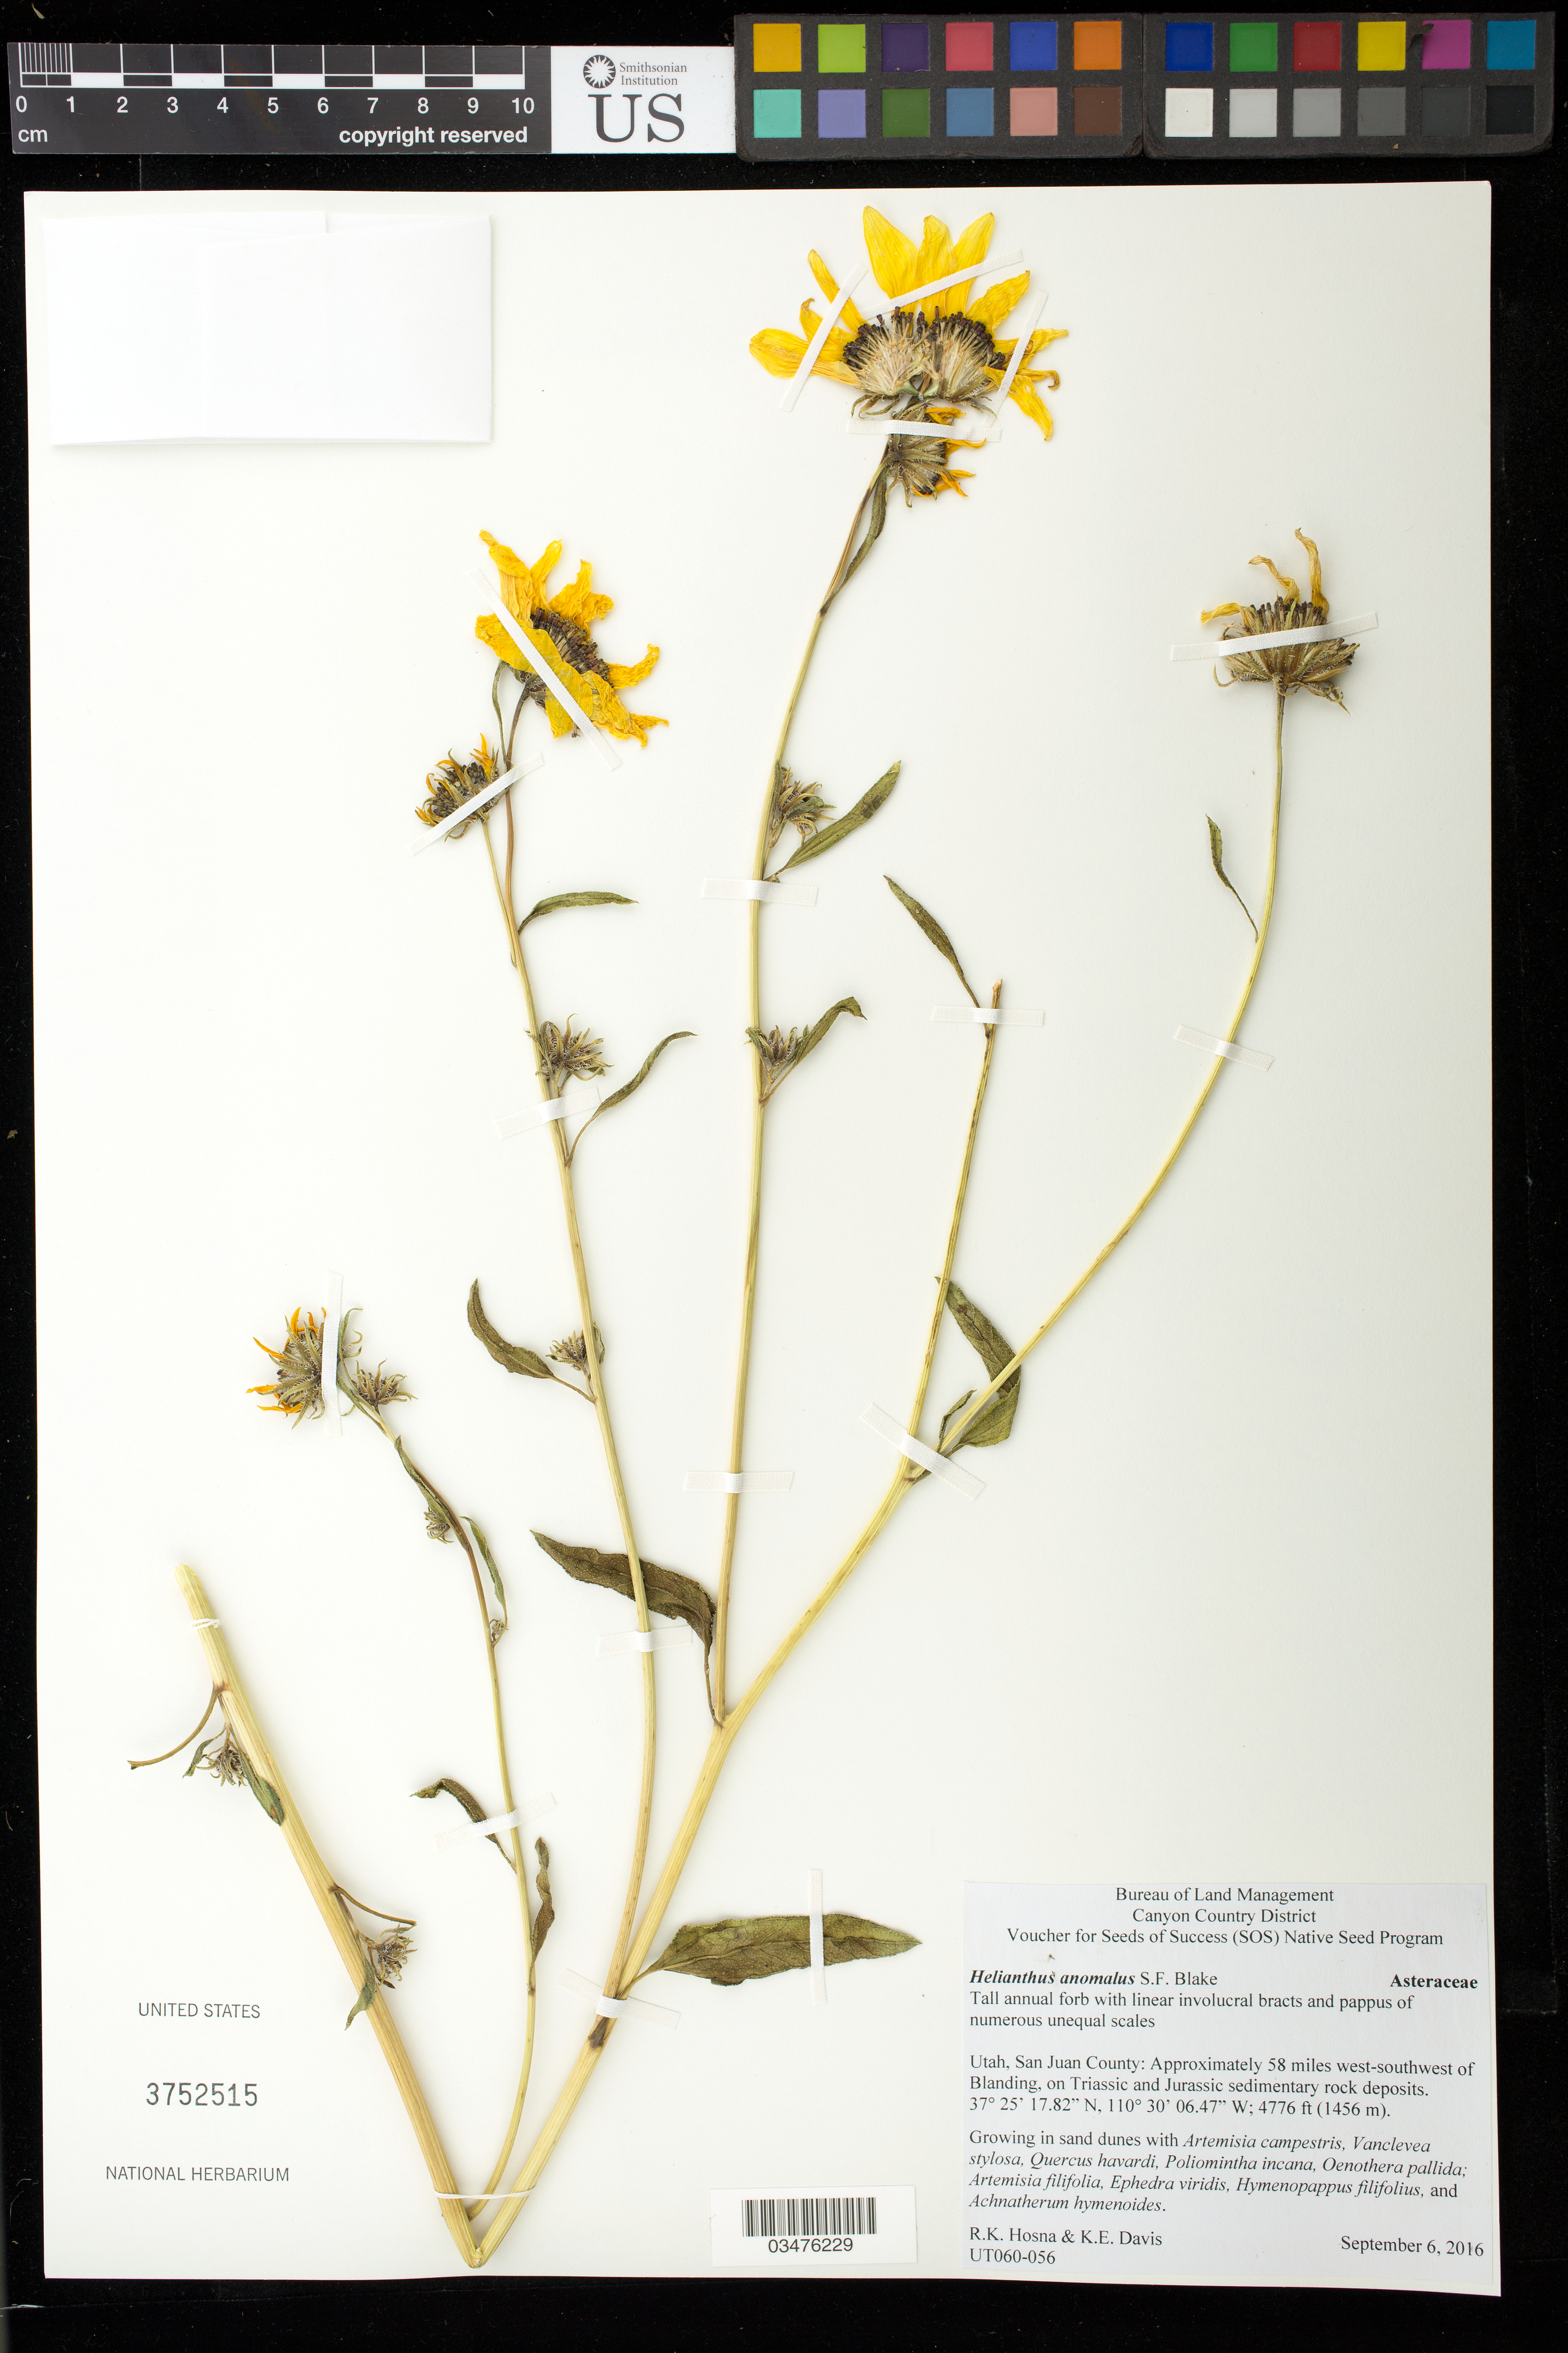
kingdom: Plantae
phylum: Tracheophyta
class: Magnoliopsida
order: Asterales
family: Asteraceae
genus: Helianthus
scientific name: Helianthus anomalus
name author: S.F. Blake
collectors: R. Hosna & K. Davis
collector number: UT060-056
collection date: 2016-09-06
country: United States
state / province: Utah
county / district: San Juan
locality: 58 mi. WSW of Blanding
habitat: Triassic and Jurassic sedimentary rock deposits, sand dunes.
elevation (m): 1456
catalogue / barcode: US 3752515